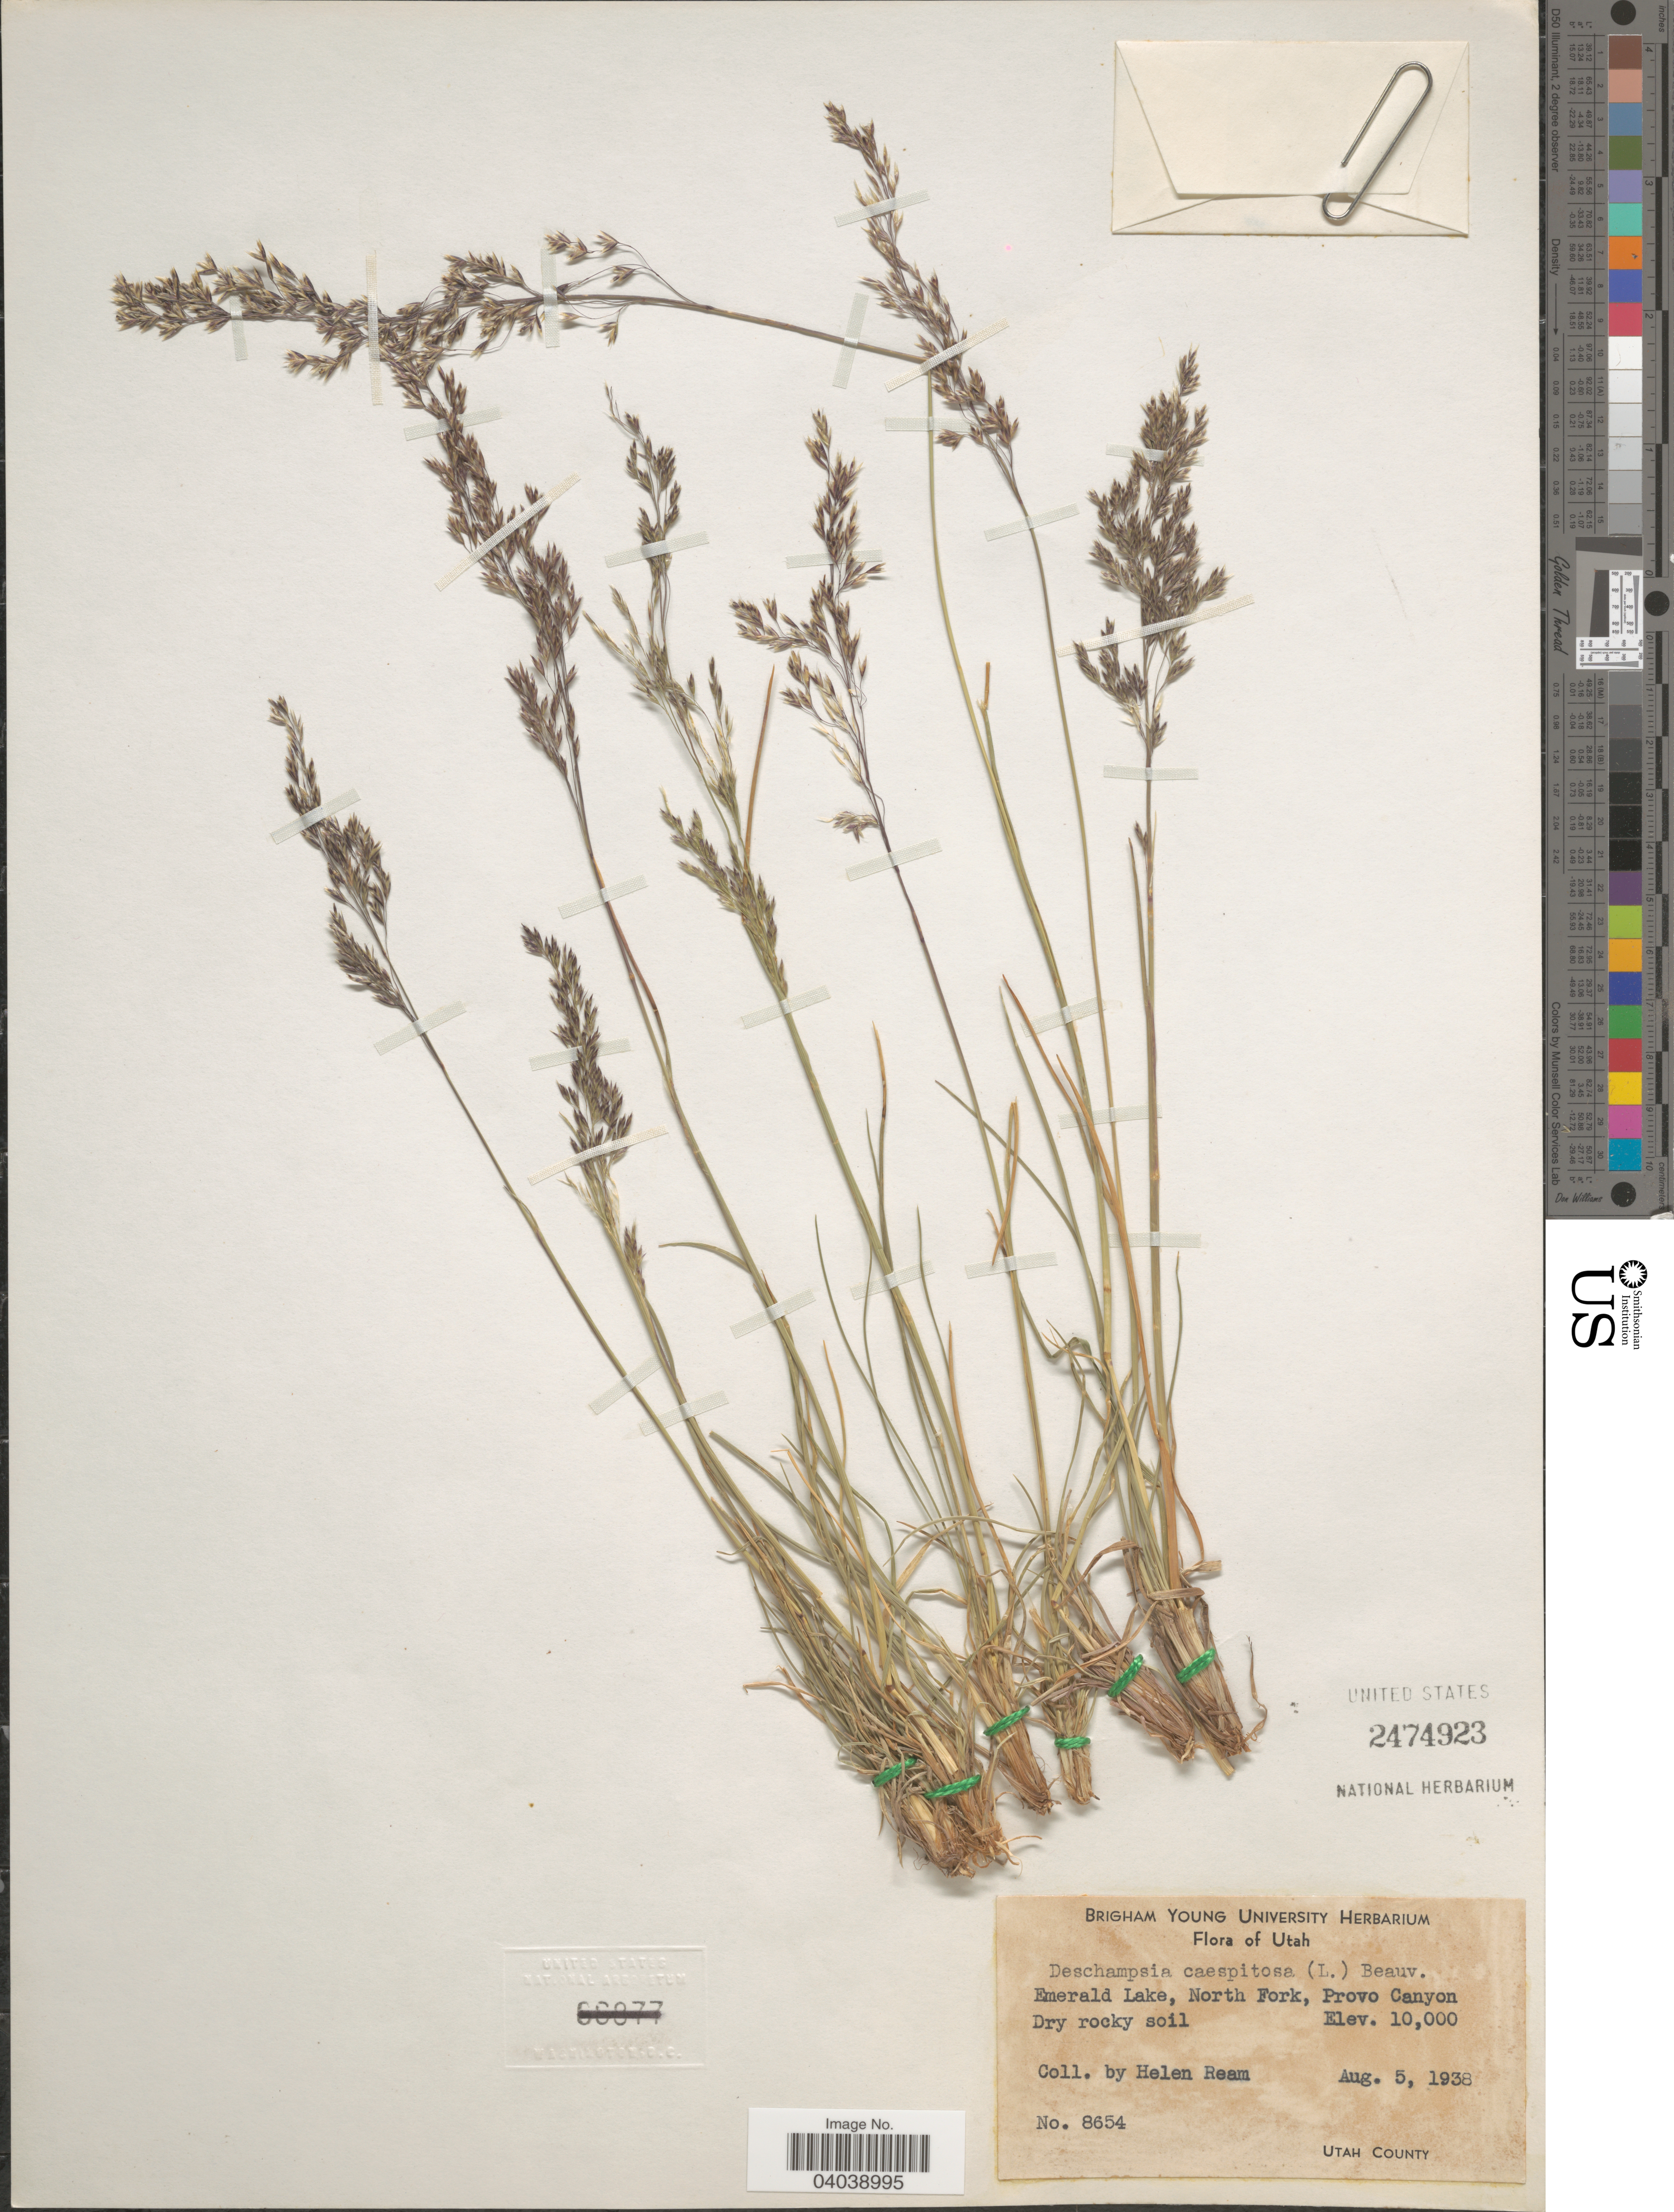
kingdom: Plantae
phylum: Tracheophyta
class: Liliopsida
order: Poales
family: Poaceae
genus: Deschampsia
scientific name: Deschampsia cespitosa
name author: (L.) P. Beauv.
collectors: H. Ream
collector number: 8654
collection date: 1938-08-05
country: United States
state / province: Utah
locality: Emerald Lake, North Fork, Provo Canyon. Dry rocky soil.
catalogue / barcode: US 2474923